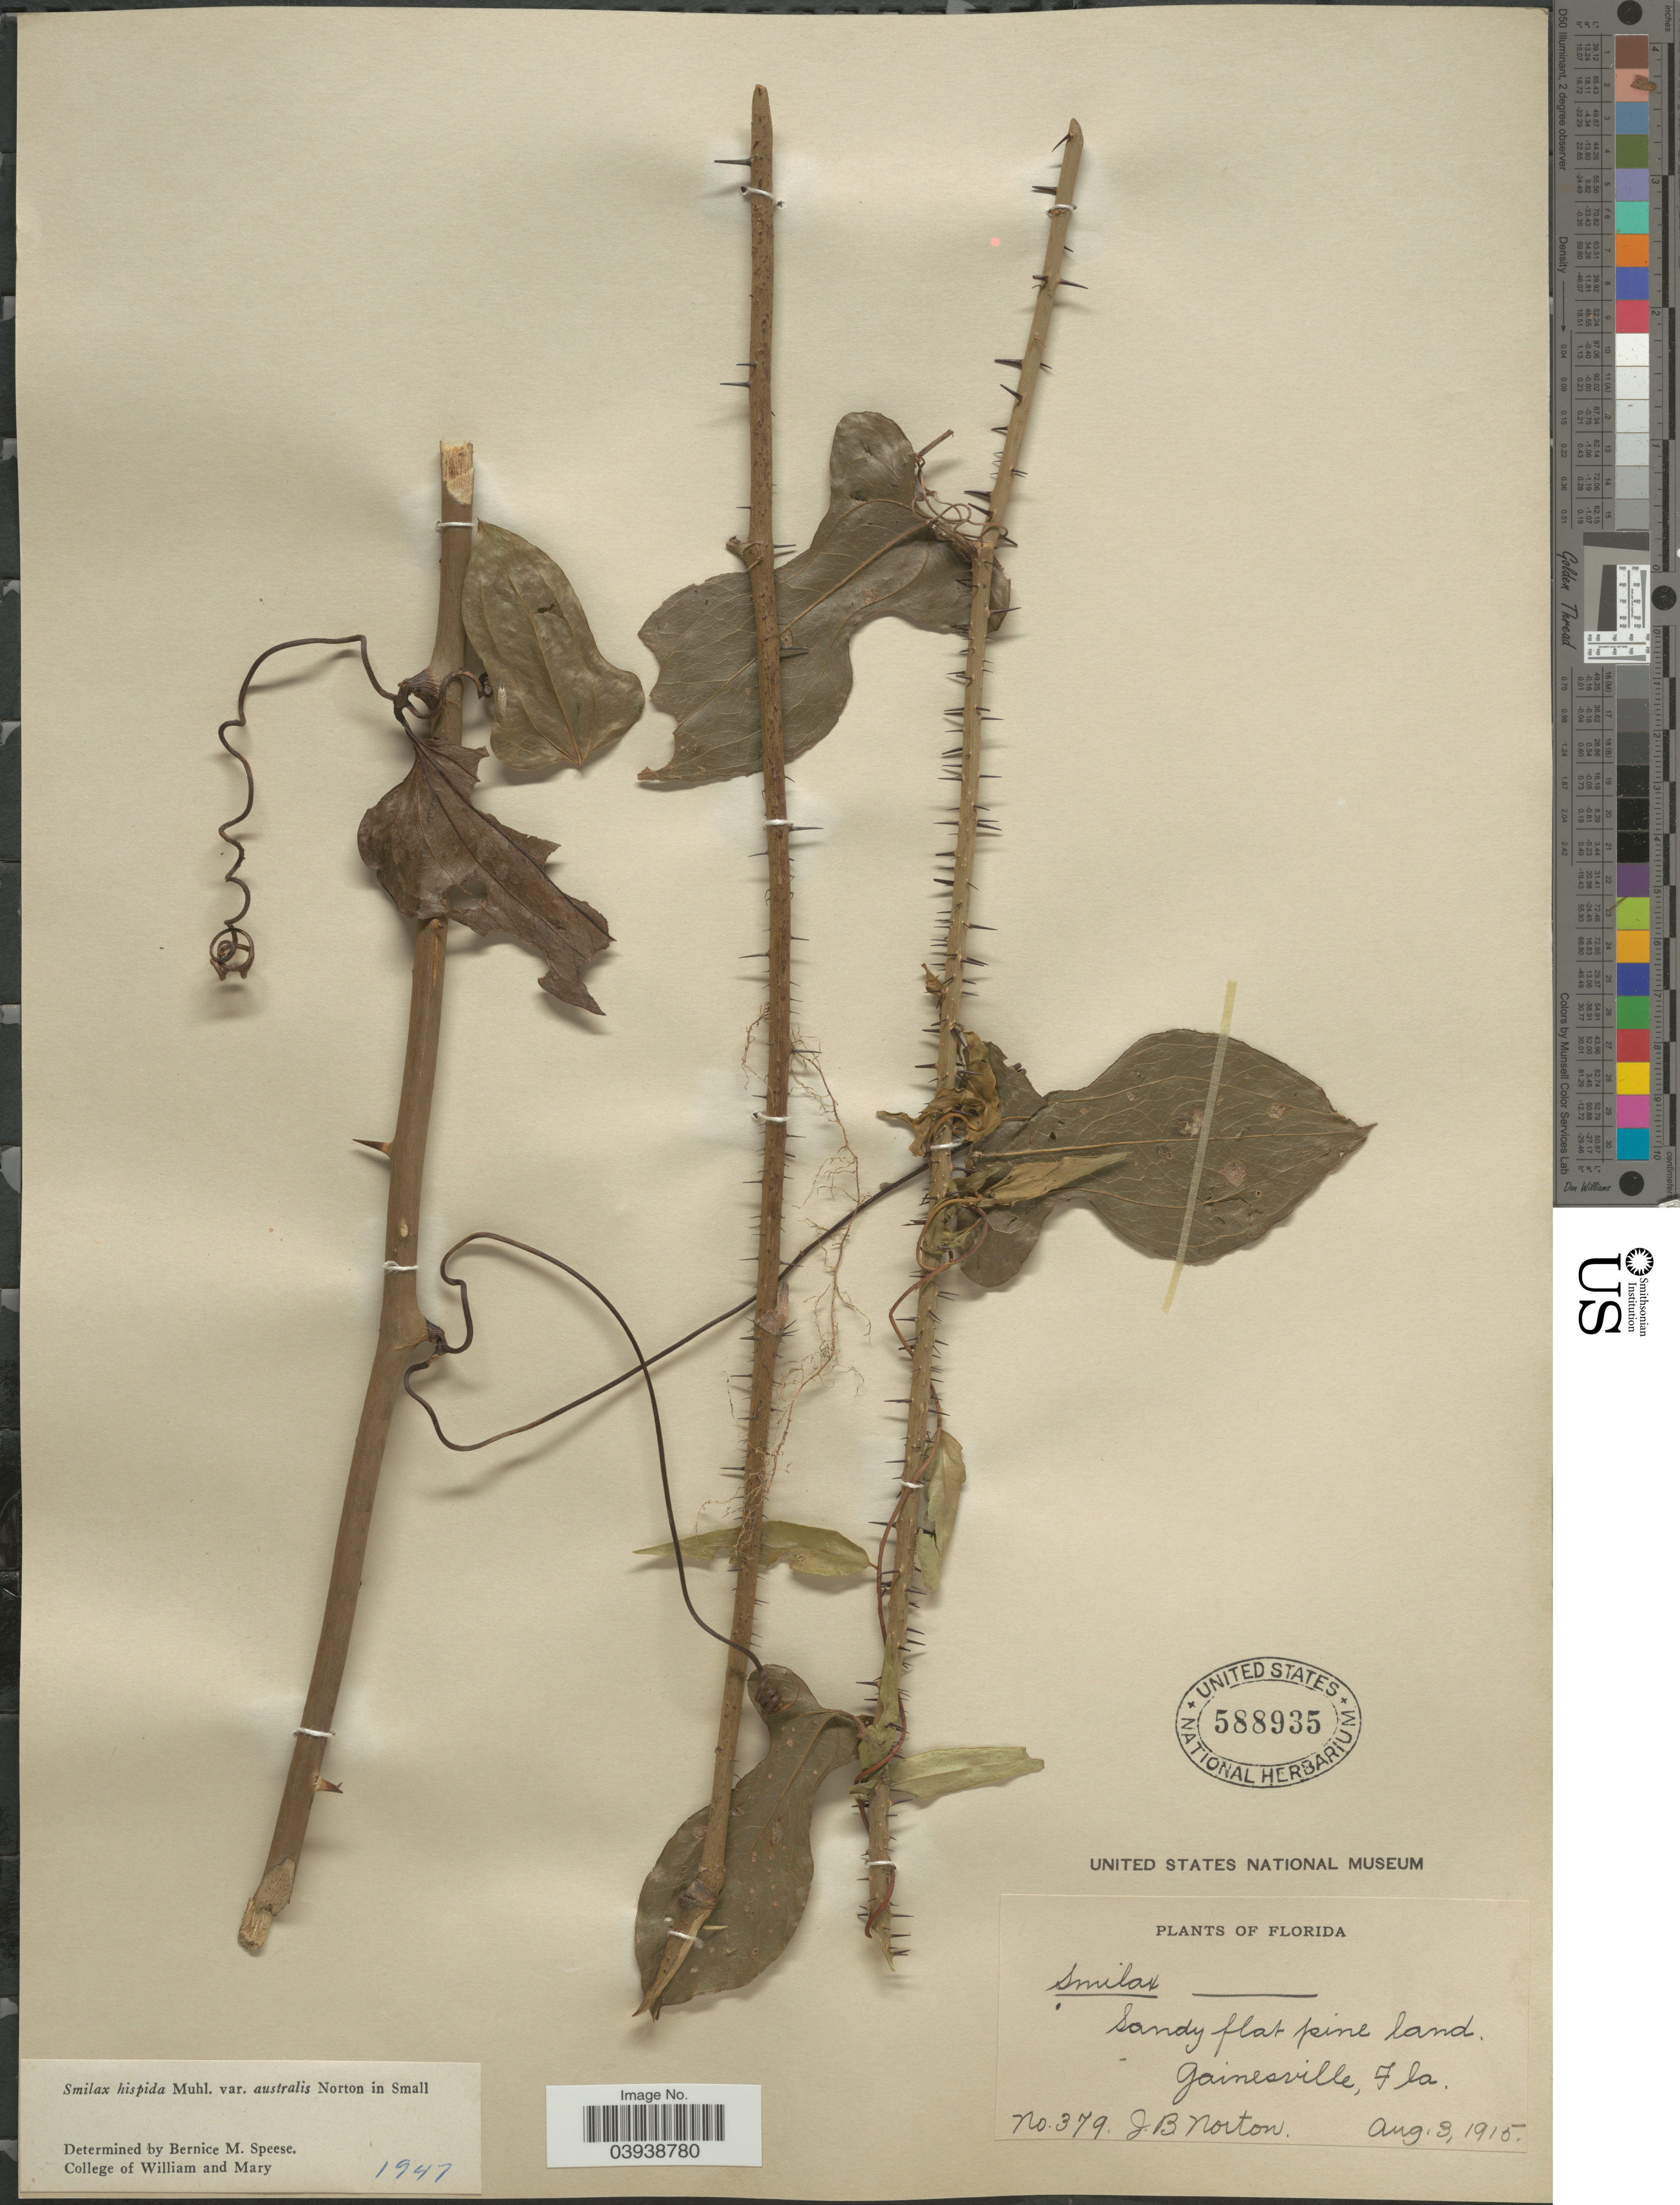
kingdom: Plantae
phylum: Tracheophyta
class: Liliopsida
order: Liliales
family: Smilacaceae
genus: Smilax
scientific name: Smilax hispida var. australis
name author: Small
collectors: J. B. Norton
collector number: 379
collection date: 1915-08-03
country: United States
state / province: Florida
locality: Gainesville.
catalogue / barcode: US 588935